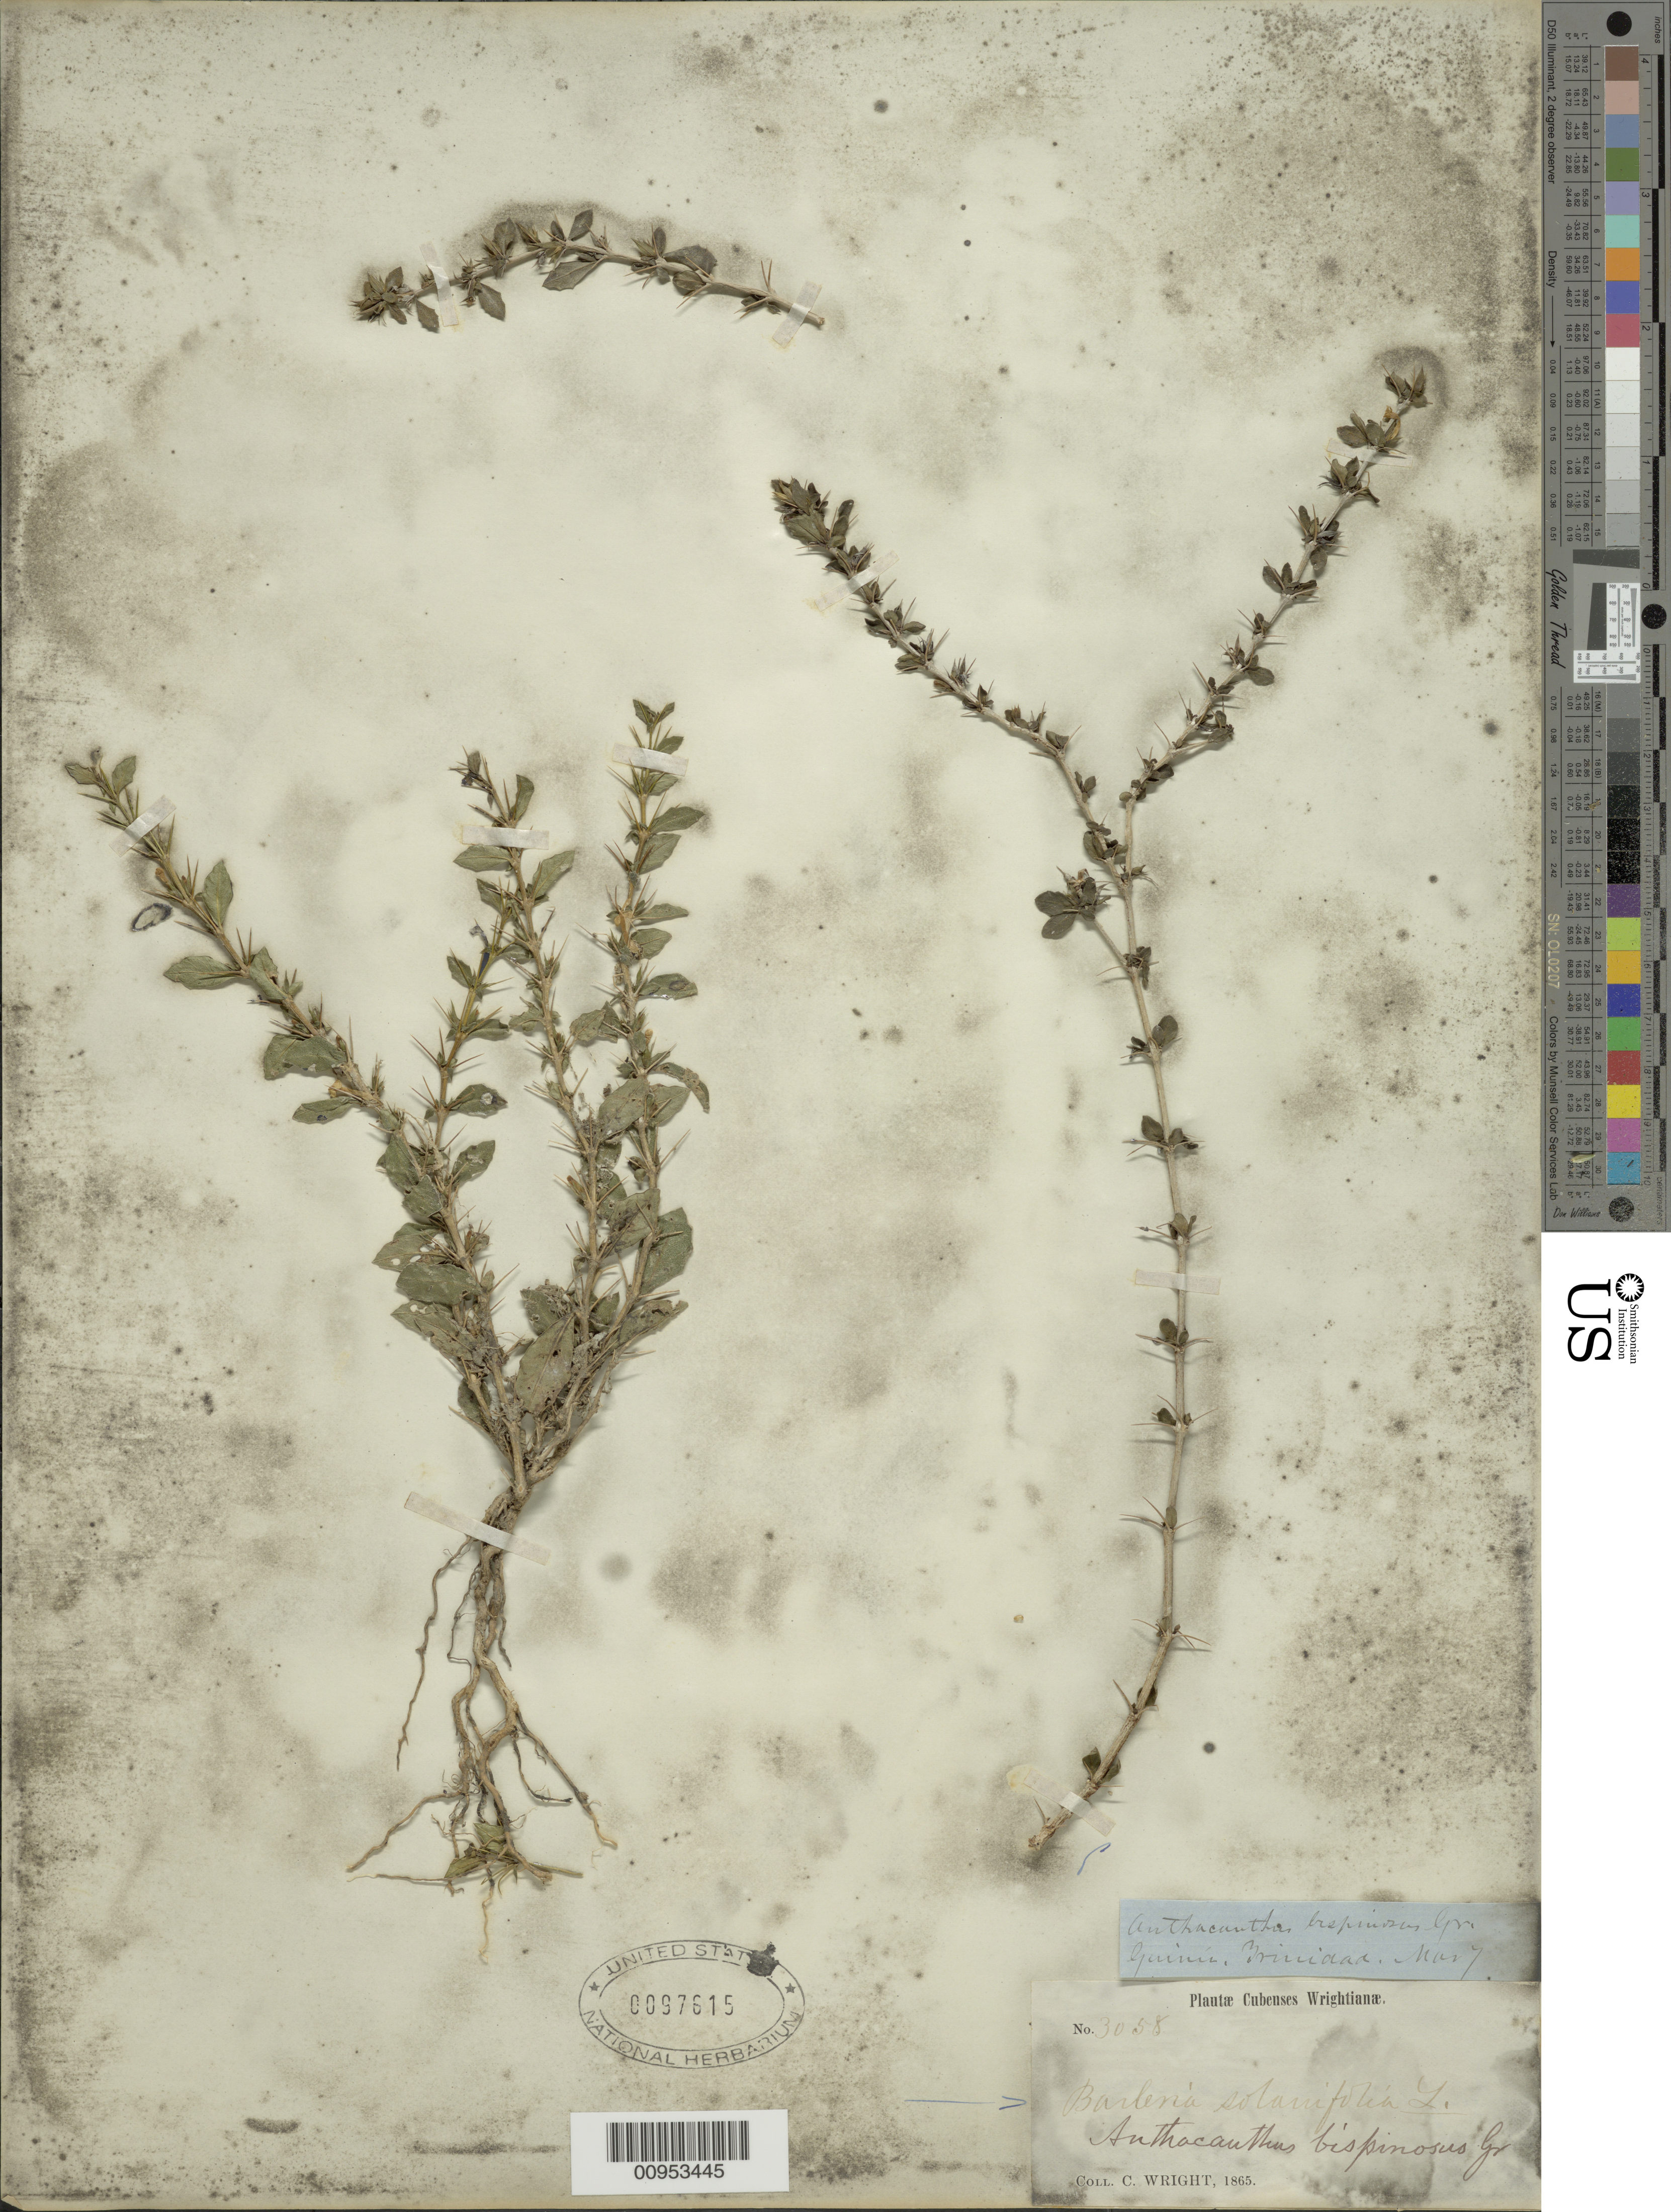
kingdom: Plantae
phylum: Tracheophyta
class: Magnoliopsida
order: Lamiales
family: Acanthaceae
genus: Barleriola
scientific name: Barleriola solanifolia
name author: (L.) Oerst. ex Lindau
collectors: C. Wright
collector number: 3058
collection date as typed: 1865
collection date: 1865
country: Cuba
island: Cuba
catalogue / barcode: US 97615